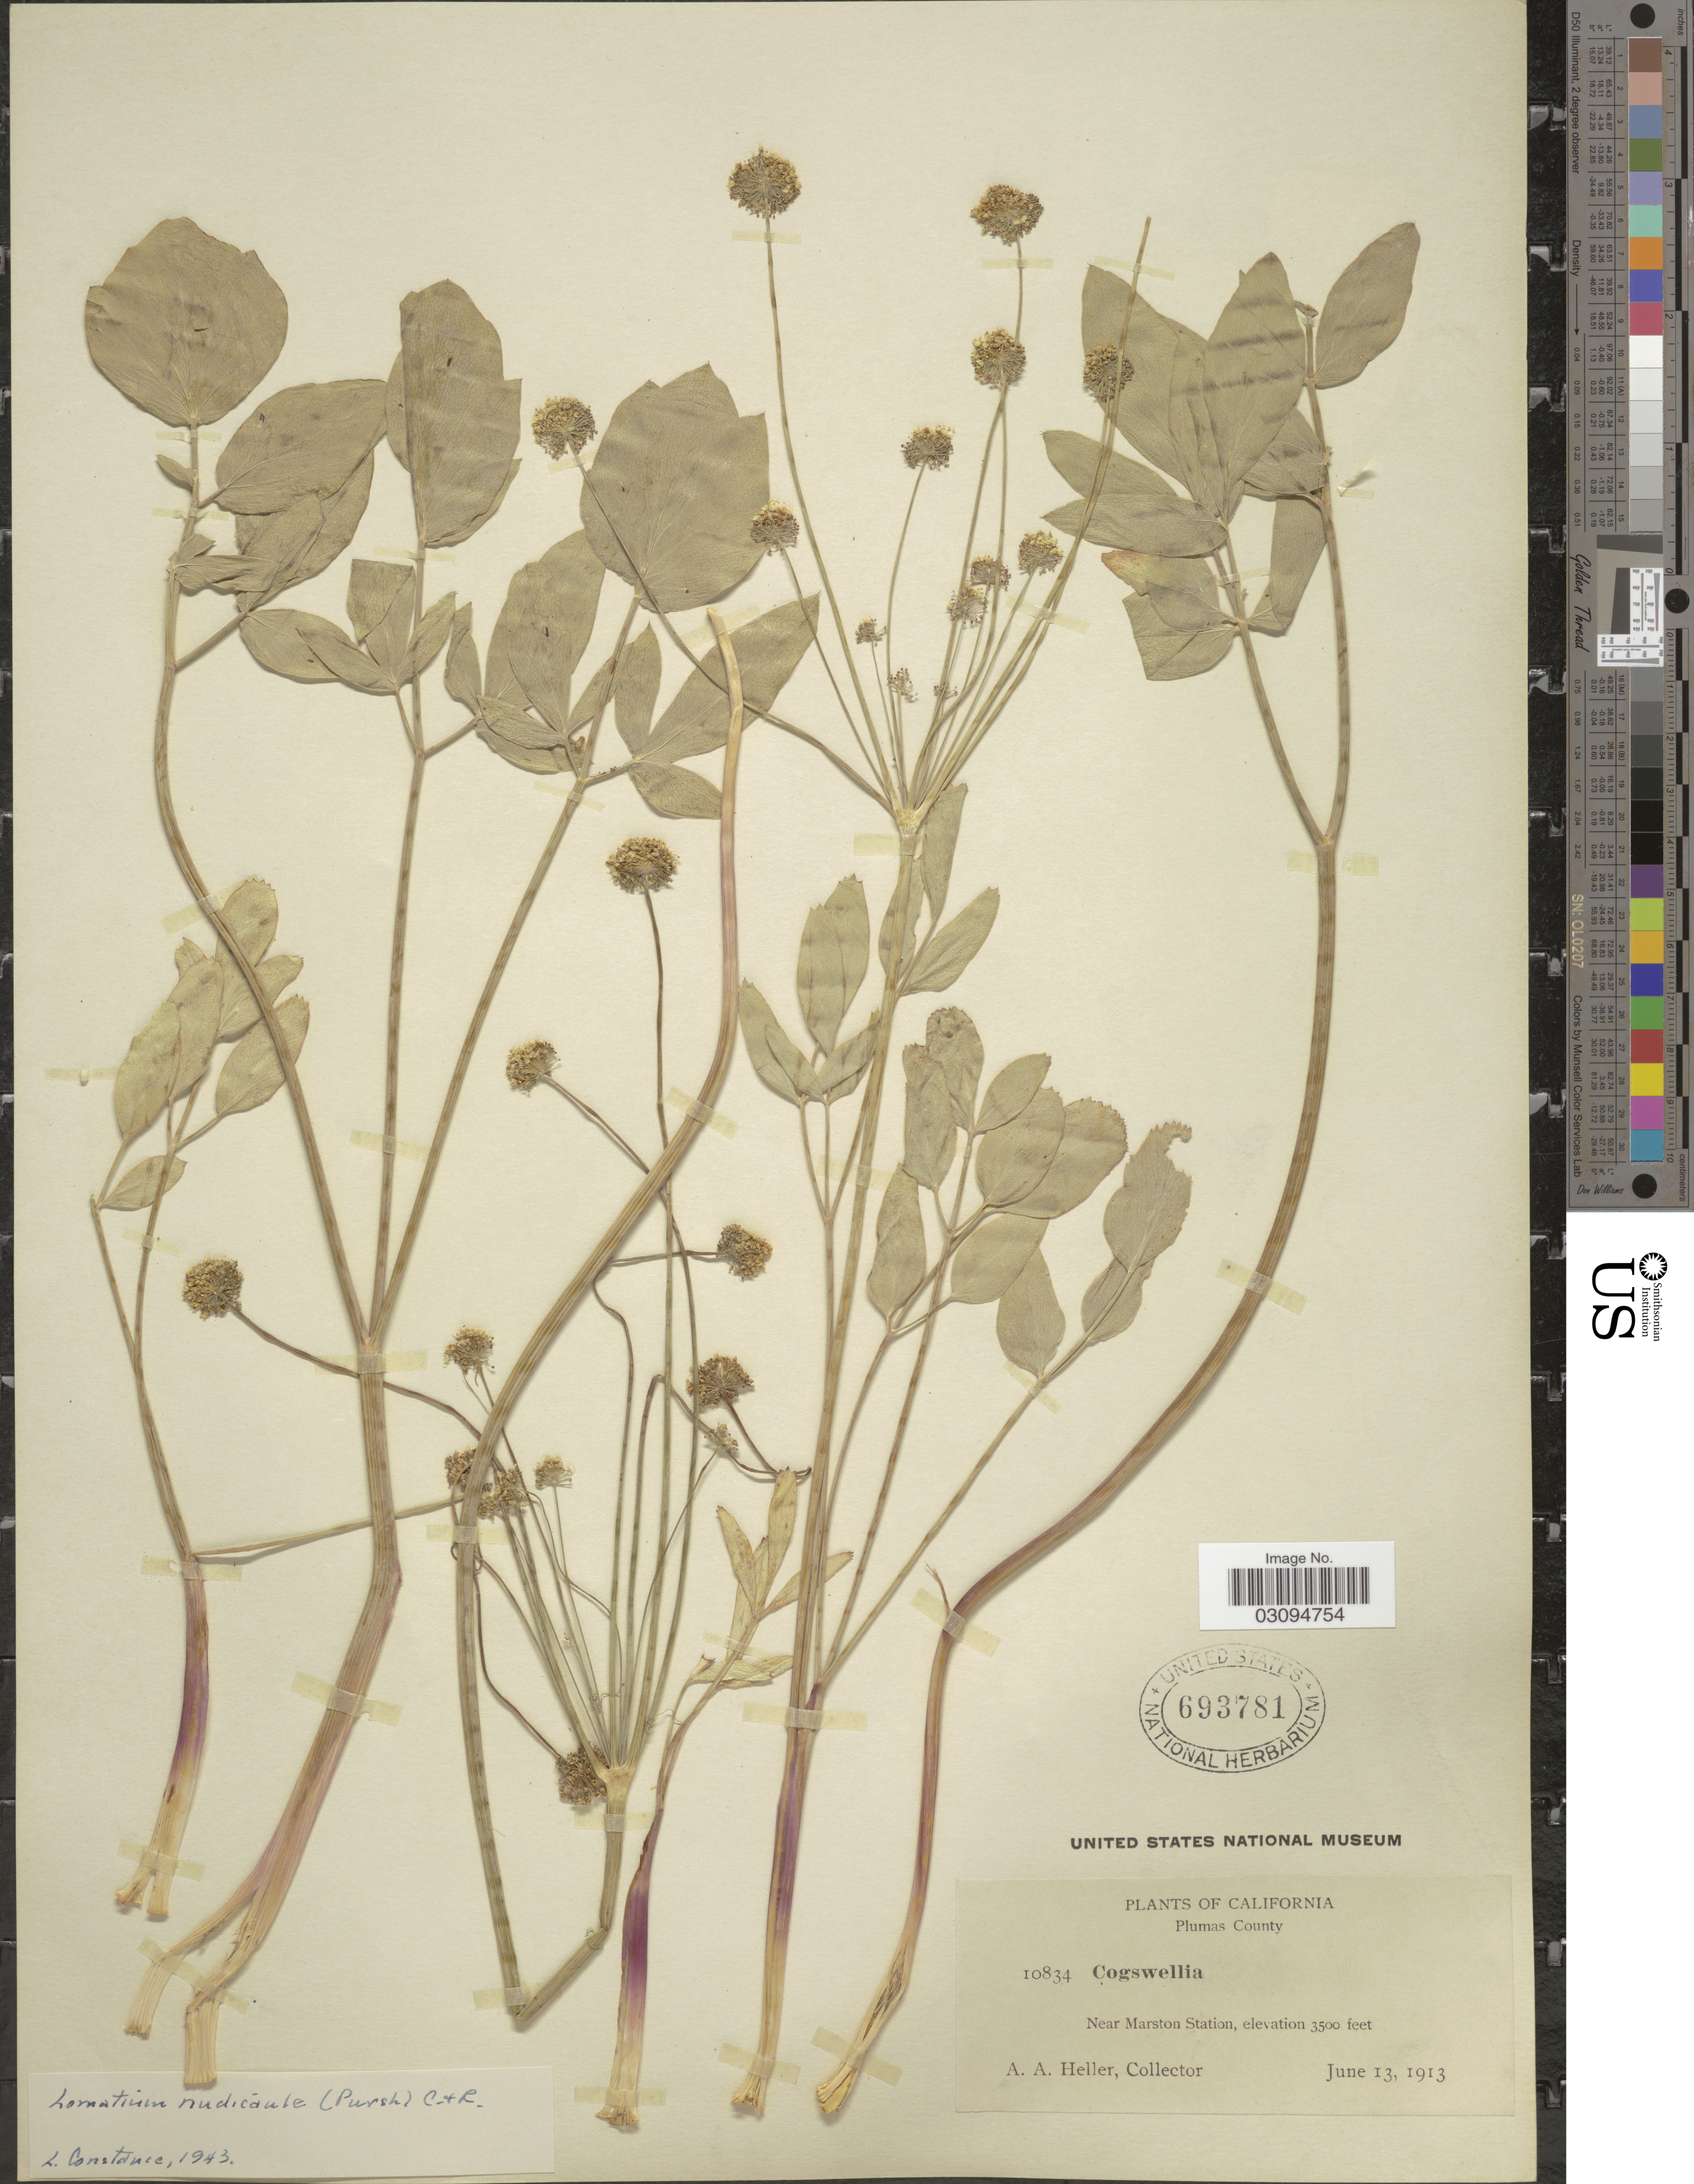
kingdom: Plantae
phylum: Tracheophyta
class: Magnoliopsida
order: Apiales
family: Apiaceae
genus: Lomatium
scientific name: Lomatium nudicaule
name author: (Pursh) J.M. Coult. & Rose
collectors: A. A. Heller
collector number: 10834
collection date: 1913-06-13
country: United States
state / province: California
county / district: Plumas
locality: Plumas County. Near Marston Station.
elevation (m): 1067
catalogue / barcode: US 693781